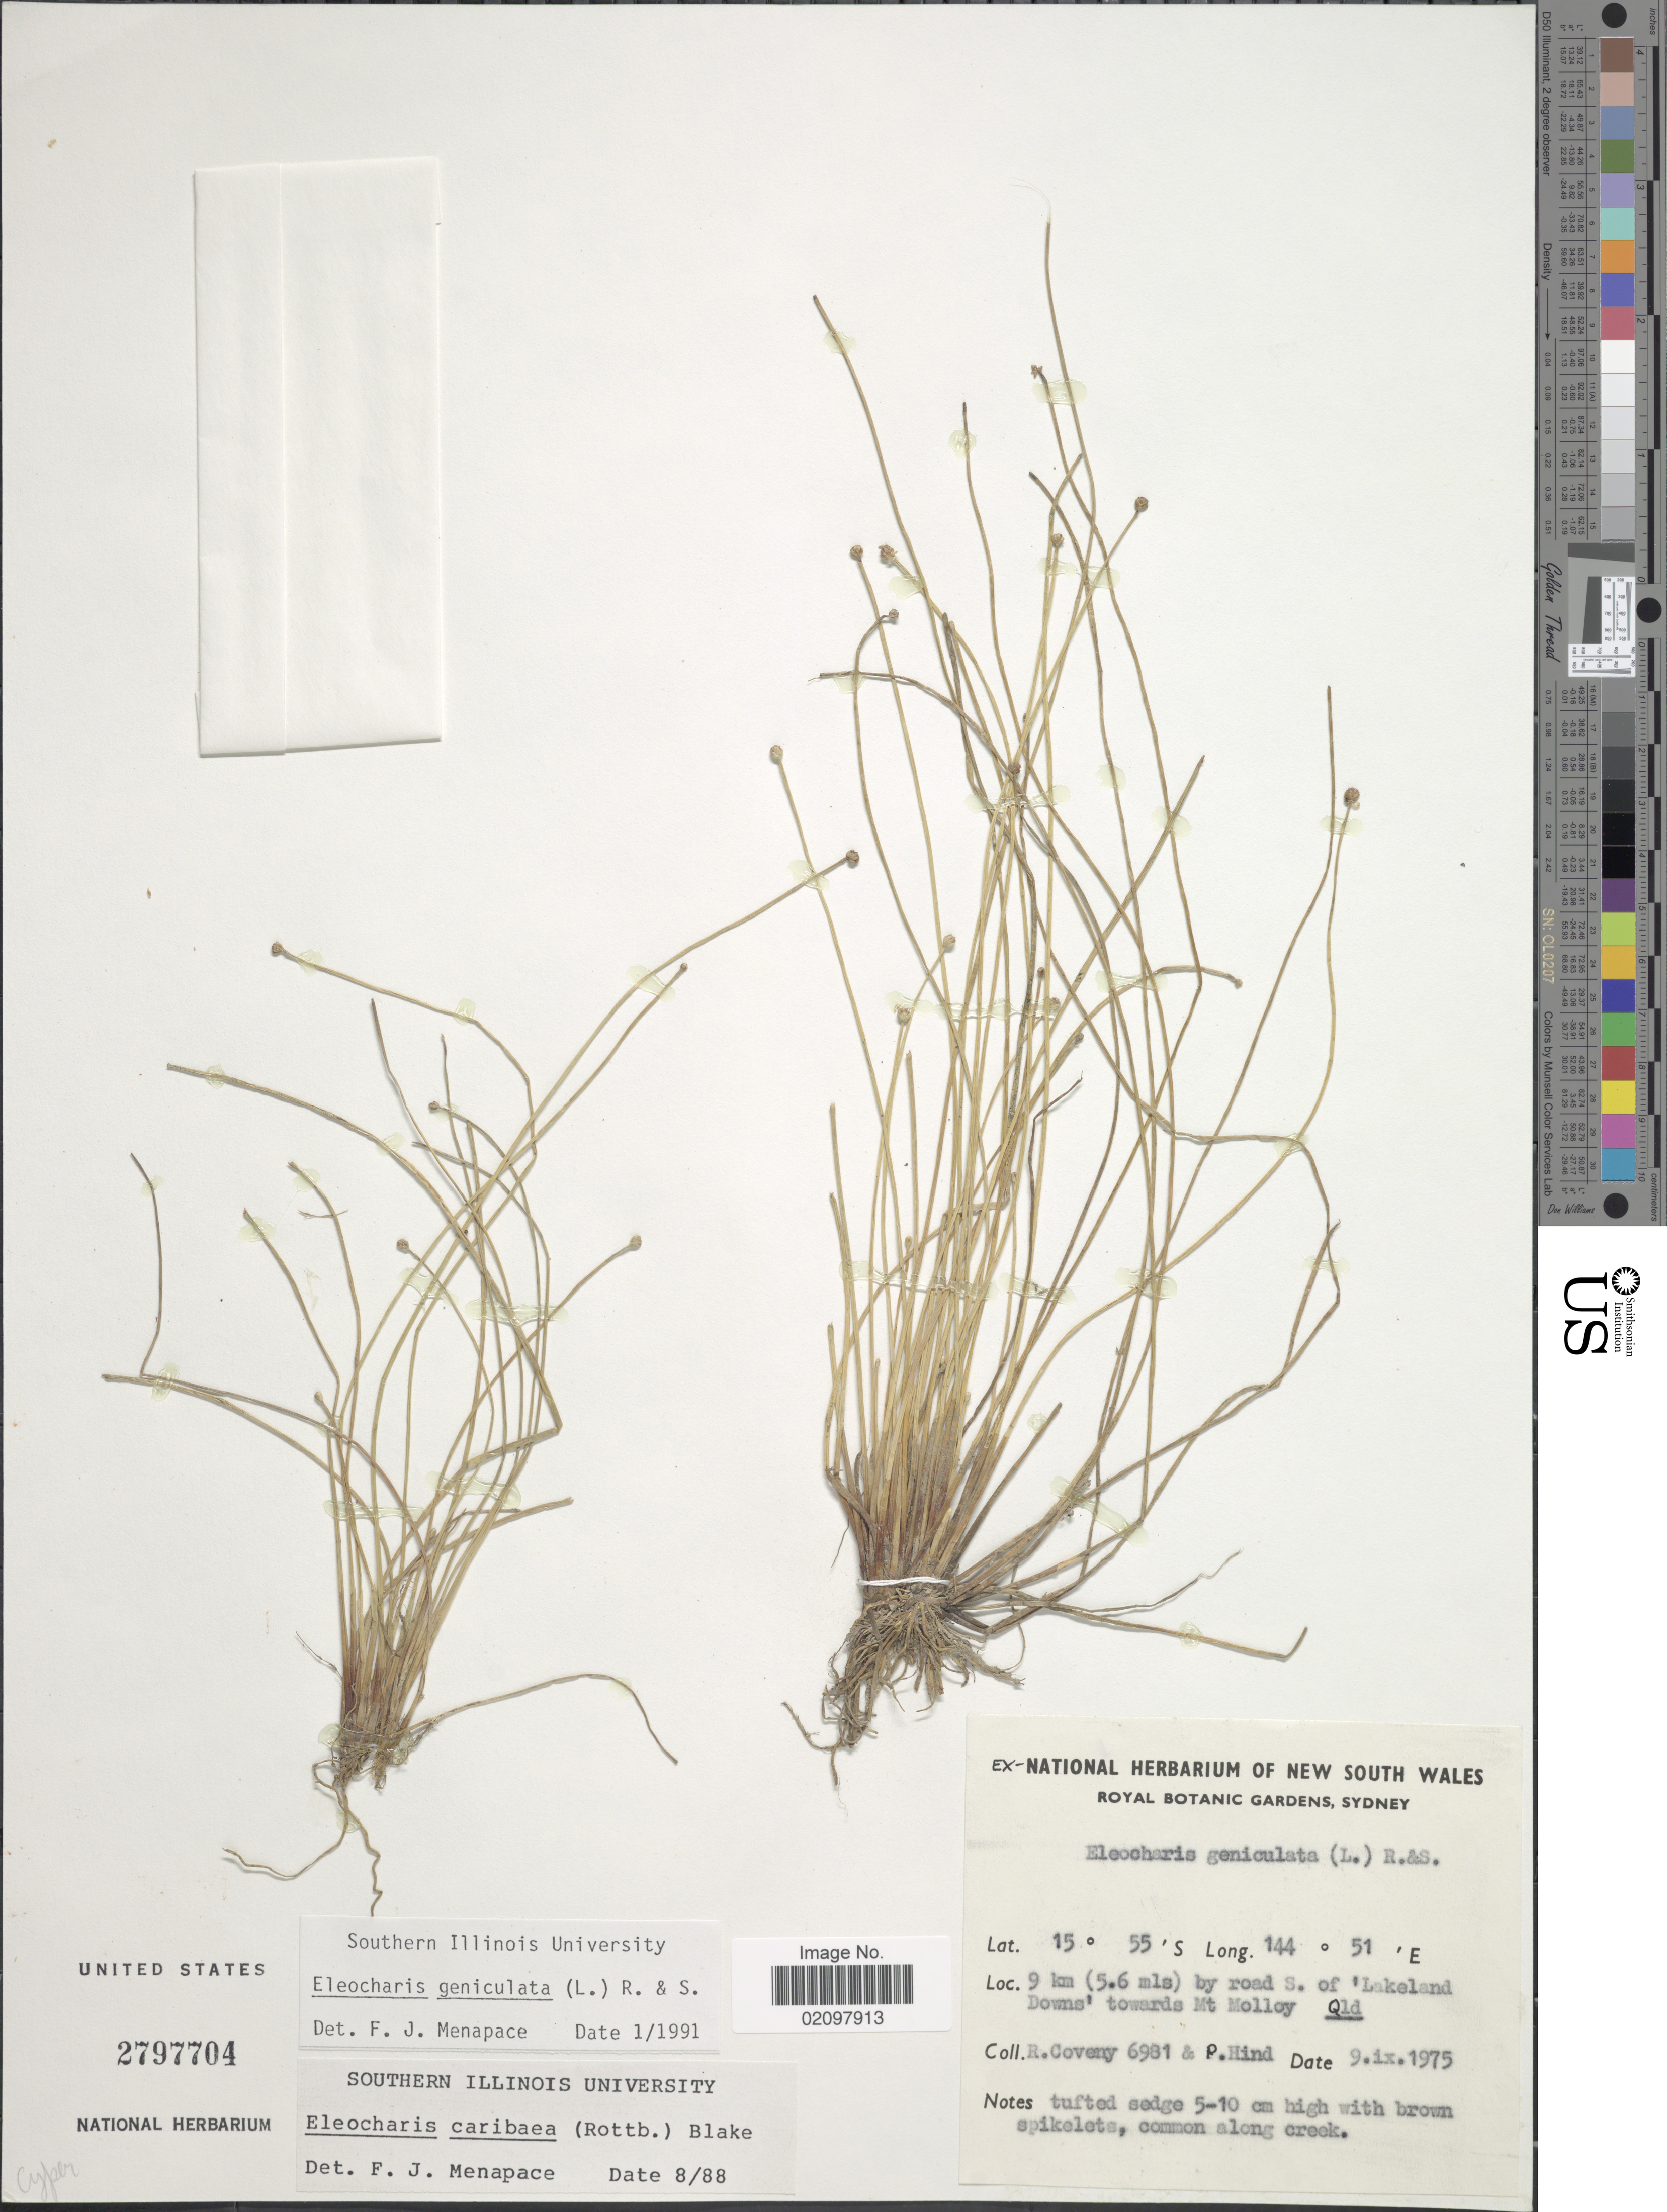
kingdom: Plantae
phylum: Tracheophyta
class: Liliopsida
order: Poales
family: Cyperaceae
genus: Eleocharis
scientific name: Eleocharis geniculata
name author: (L.) Roem. & Schult.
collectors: R. Coveny & P. Hind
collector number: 6981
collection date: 1975-09-09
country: Australia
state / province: Queensland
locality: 9 km (5.6 mls) by road S. of 'Lakeland Downs'towards Mt Molloy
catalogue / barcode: US 2797704